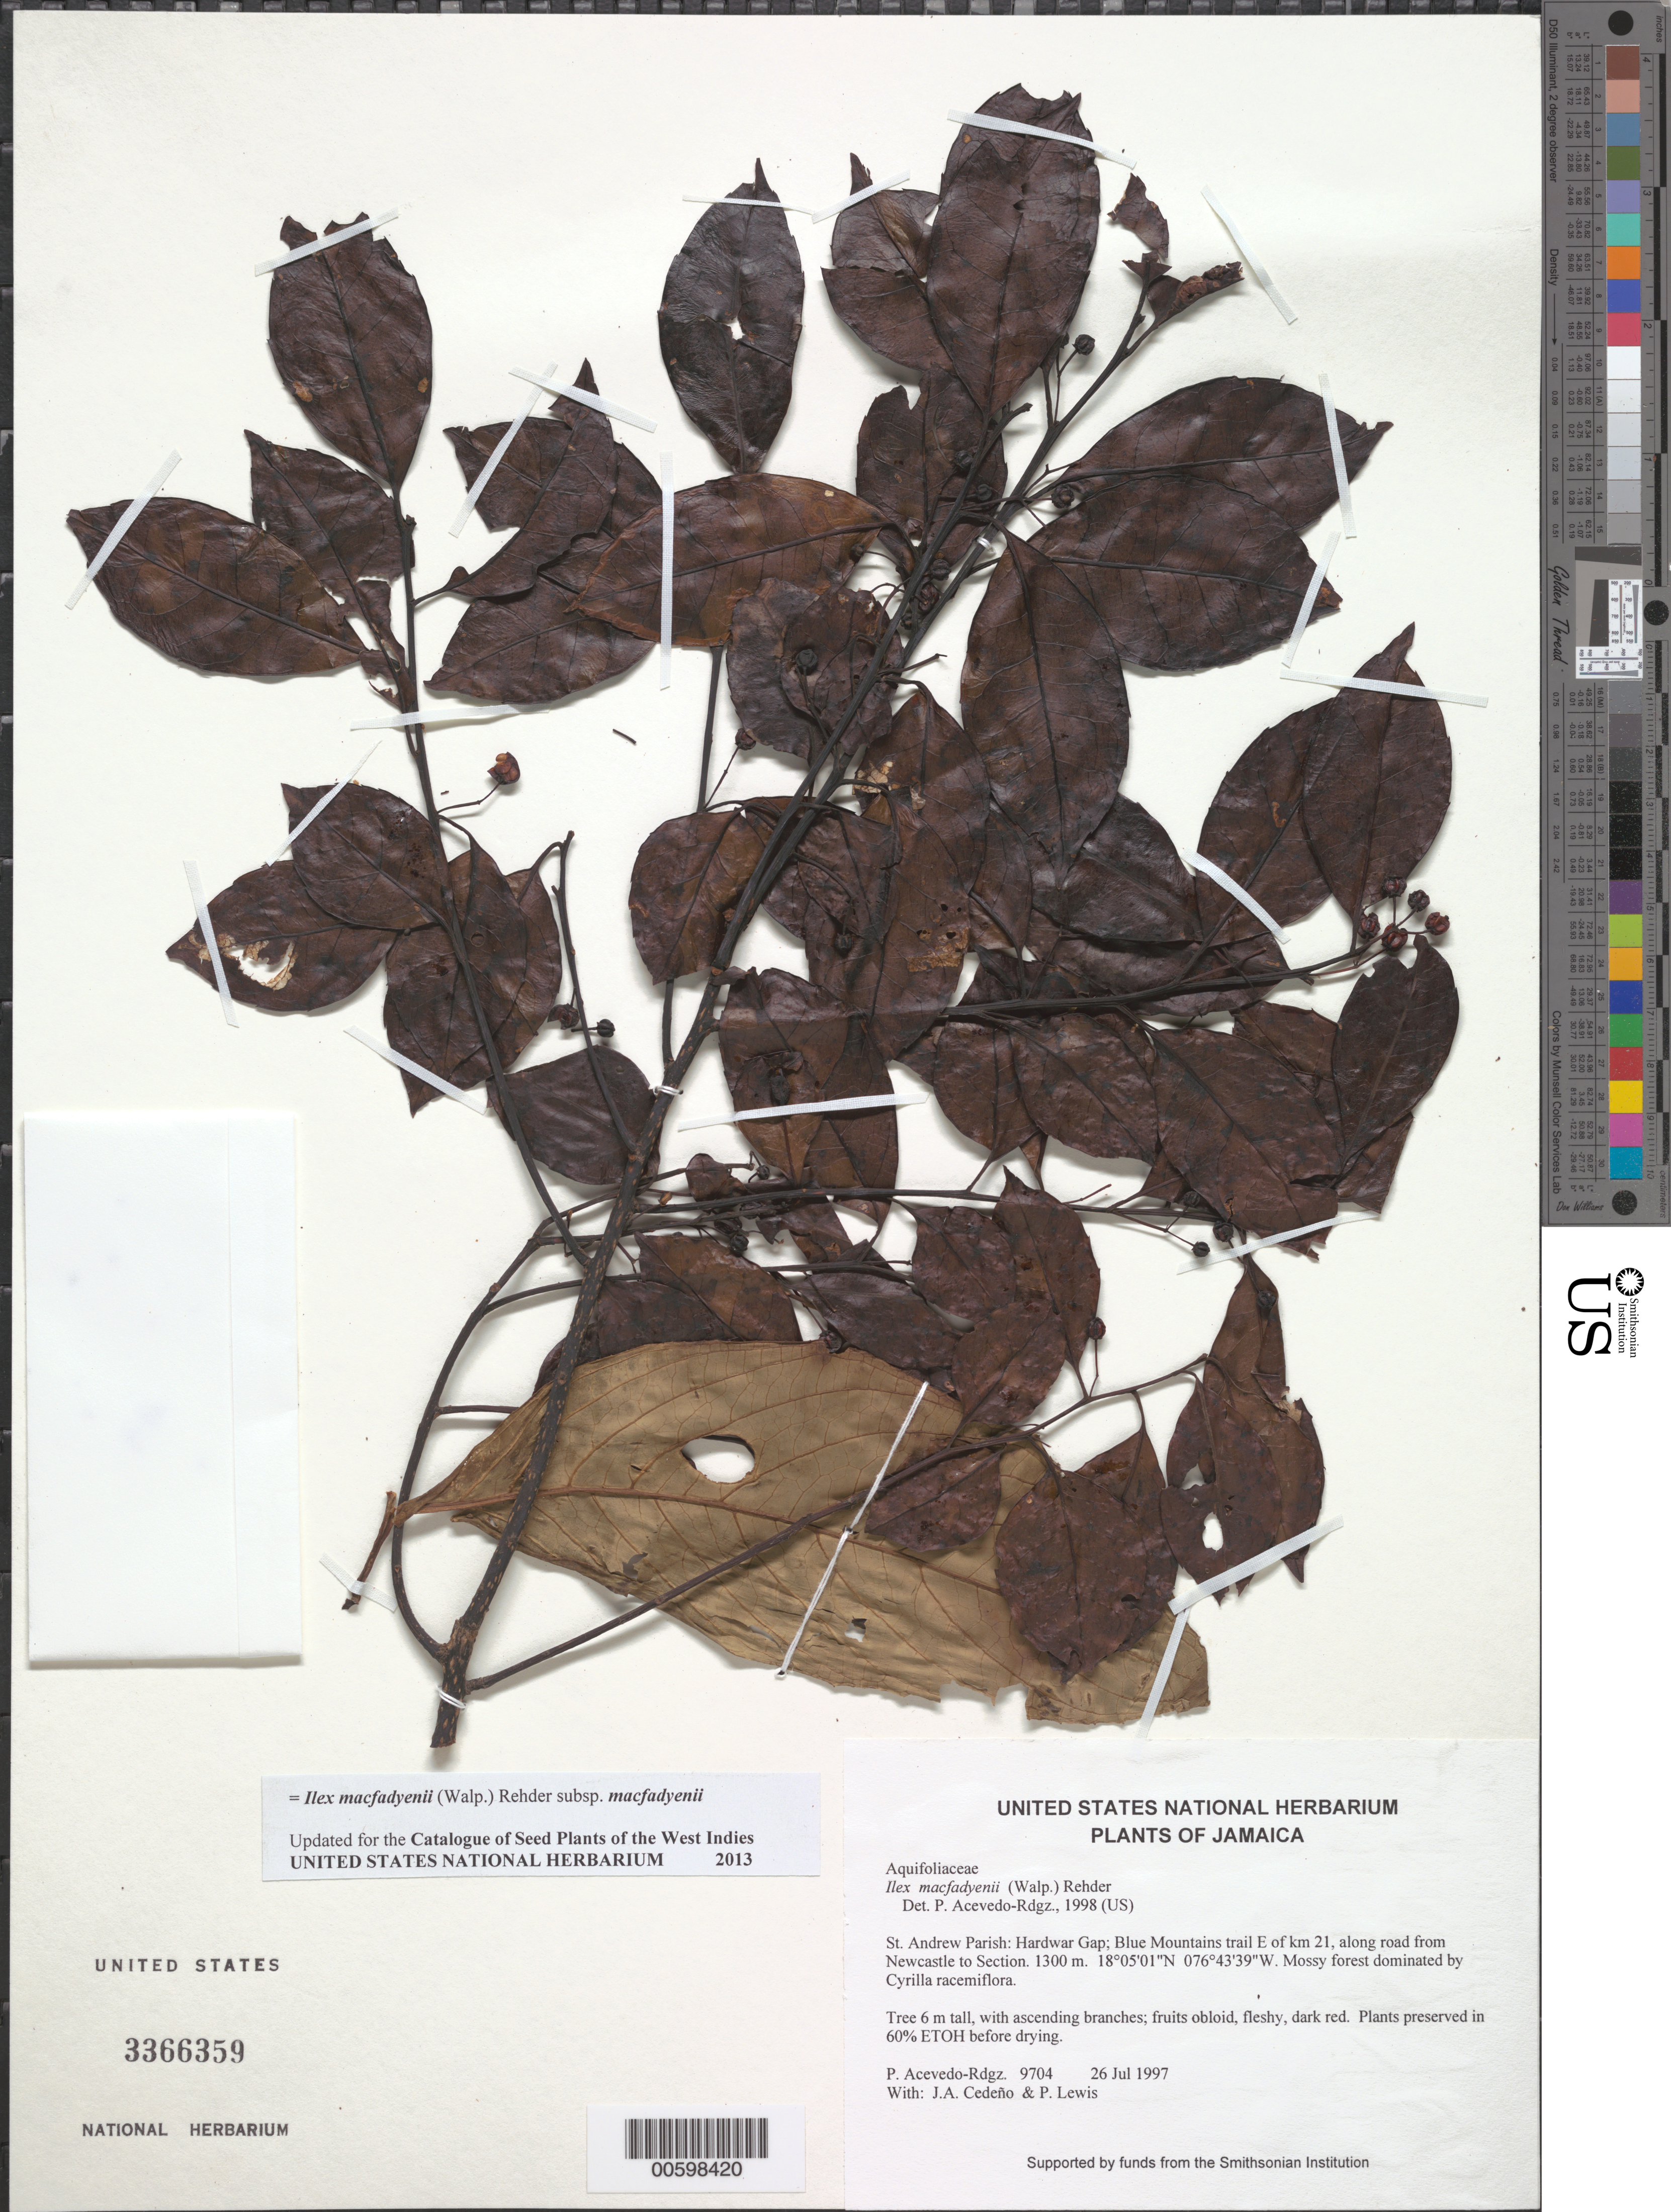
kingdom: Plantae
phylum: Tracheophyta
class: Magnoliopsida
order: Aquifoliales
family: Aquifoliaceae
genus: Ilex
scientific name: Ilex macfadyenii subsp. macfadyenii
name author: (Walp.) Rehder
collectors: P. Acevedo-Rodr., J. A. Cedeño M. & P. Lewis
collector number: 9704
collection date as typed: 26 Jul 1997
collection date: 1997-07-26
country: Jamaica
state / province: Saint Andrew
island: Jamaica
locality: St. Andrew Parish: Hardwar Gap; Blue Mountains trail E of km 21, along road from Newcastle to Section.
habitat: Mossy forest dominated by Cyrilla racemiflora.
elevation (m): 1300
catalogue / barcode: US 3366359